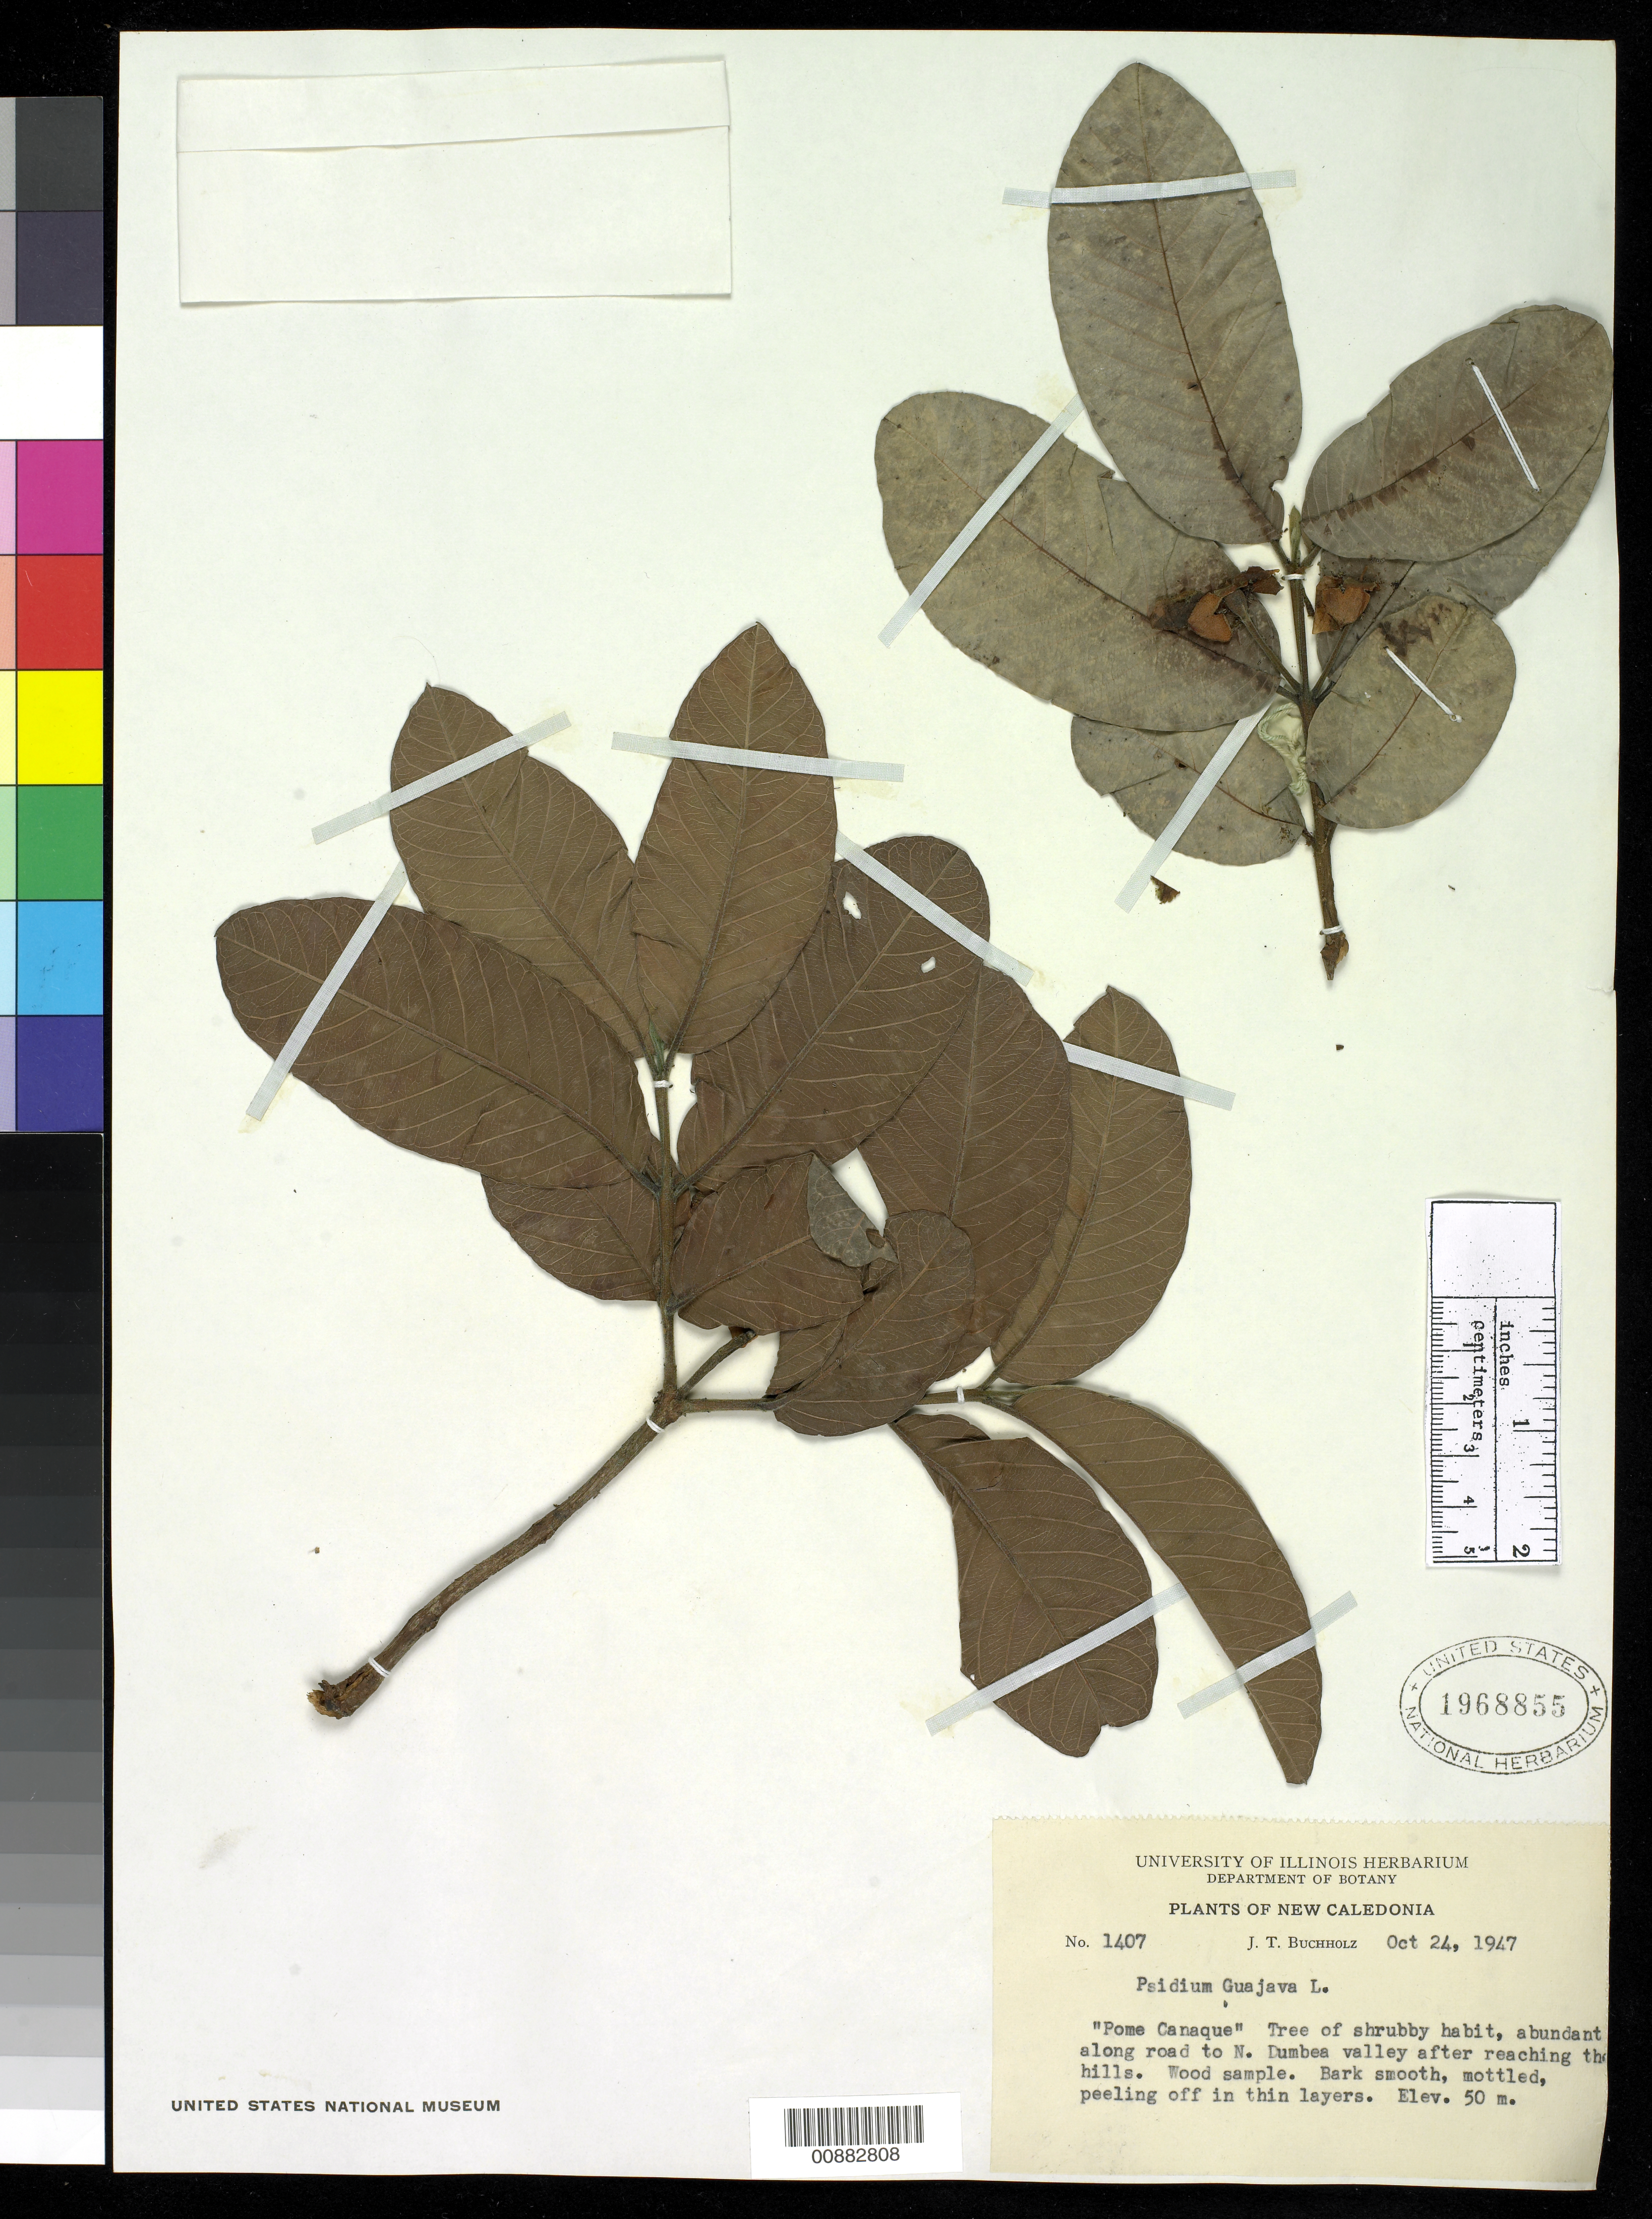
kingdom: Plantae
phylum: Tracheophyta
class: Magnoliopsida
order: Myrtales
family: Myrtaceae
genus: Psidium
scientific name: Psidium guajava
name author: L.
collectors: J. T. Buchholz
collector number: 1407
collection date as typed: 24 Oct 1947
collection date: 1947-10-24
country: New Caledonia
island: New Caledonia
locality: Along road to N Dumbea valley after reaching the hills.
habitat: Abundant along road.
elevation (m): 50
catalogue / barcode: US 1968855